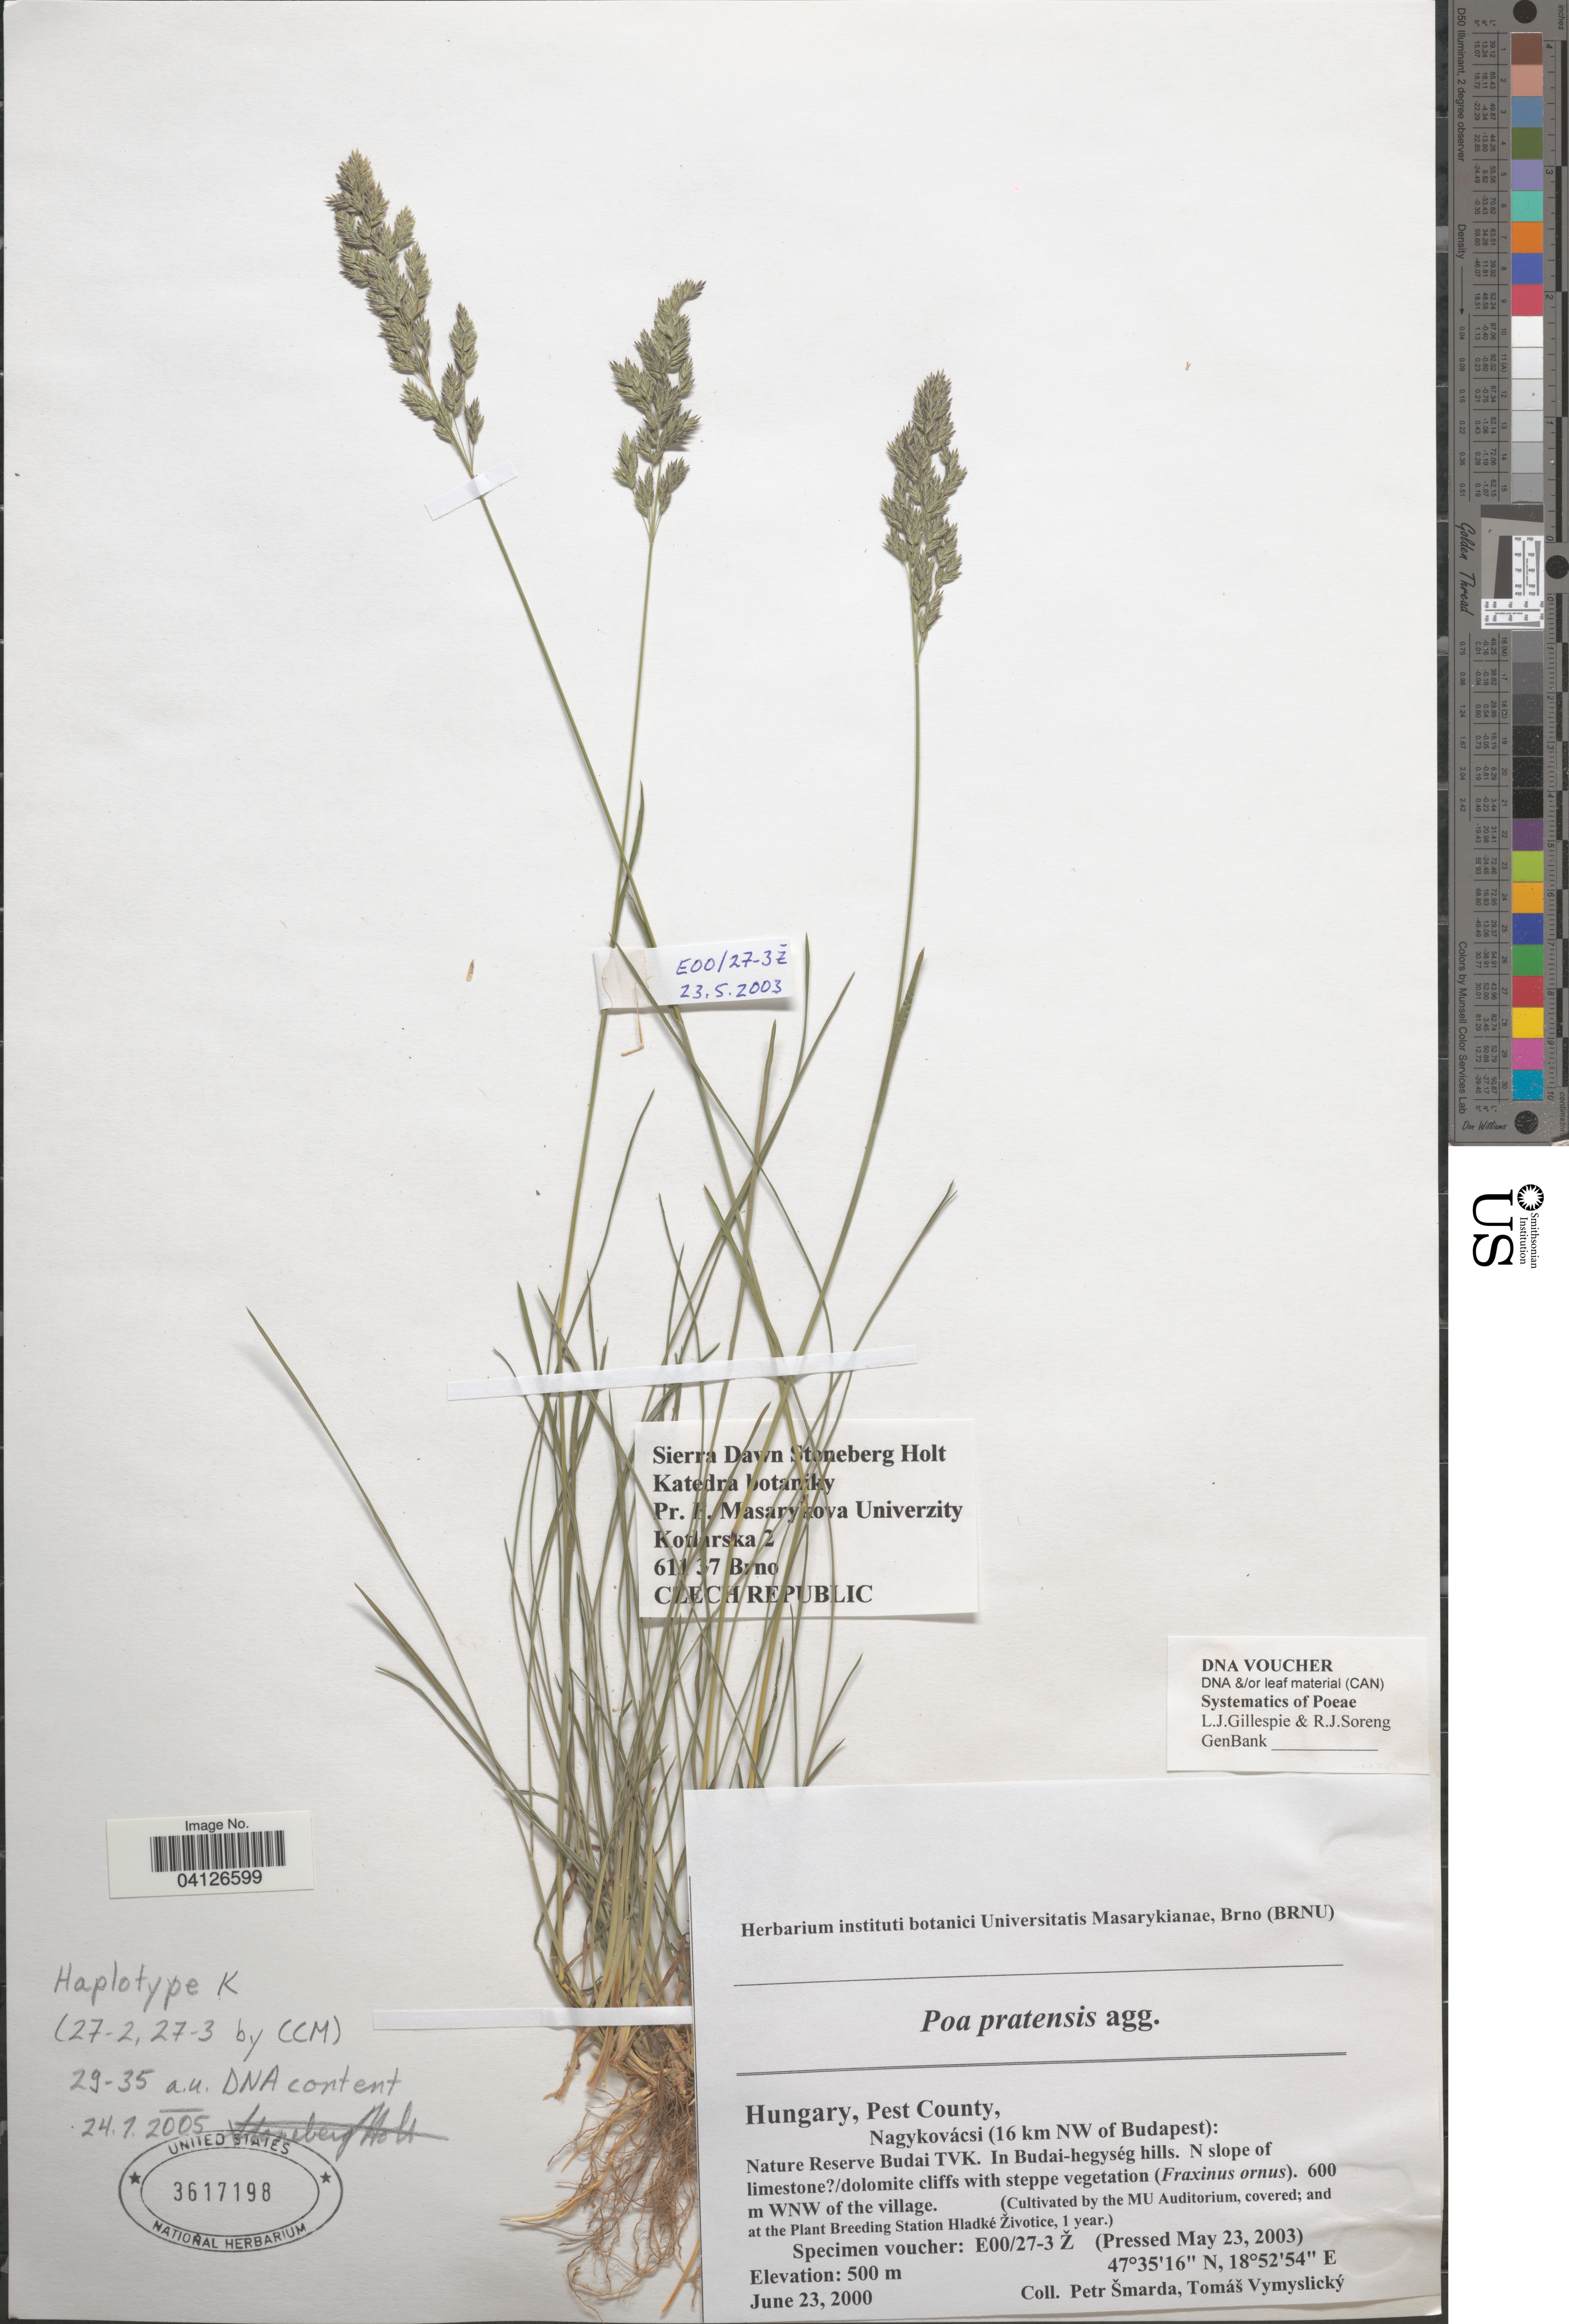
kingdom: Plantae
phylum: Tracheophyta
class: Liliopsida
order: Poales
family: Poaceae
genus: Poa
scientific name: Poa pratensis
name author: L.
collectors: Ex herb. instituti botanici Universitatis Masarykianae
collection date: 2003-05-23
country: Czechia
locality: (Cultivated by the MU Auditorium, covered; and at the Plant Breeding Station Hladké Životice, 1 year.).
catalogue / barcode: US 3617198